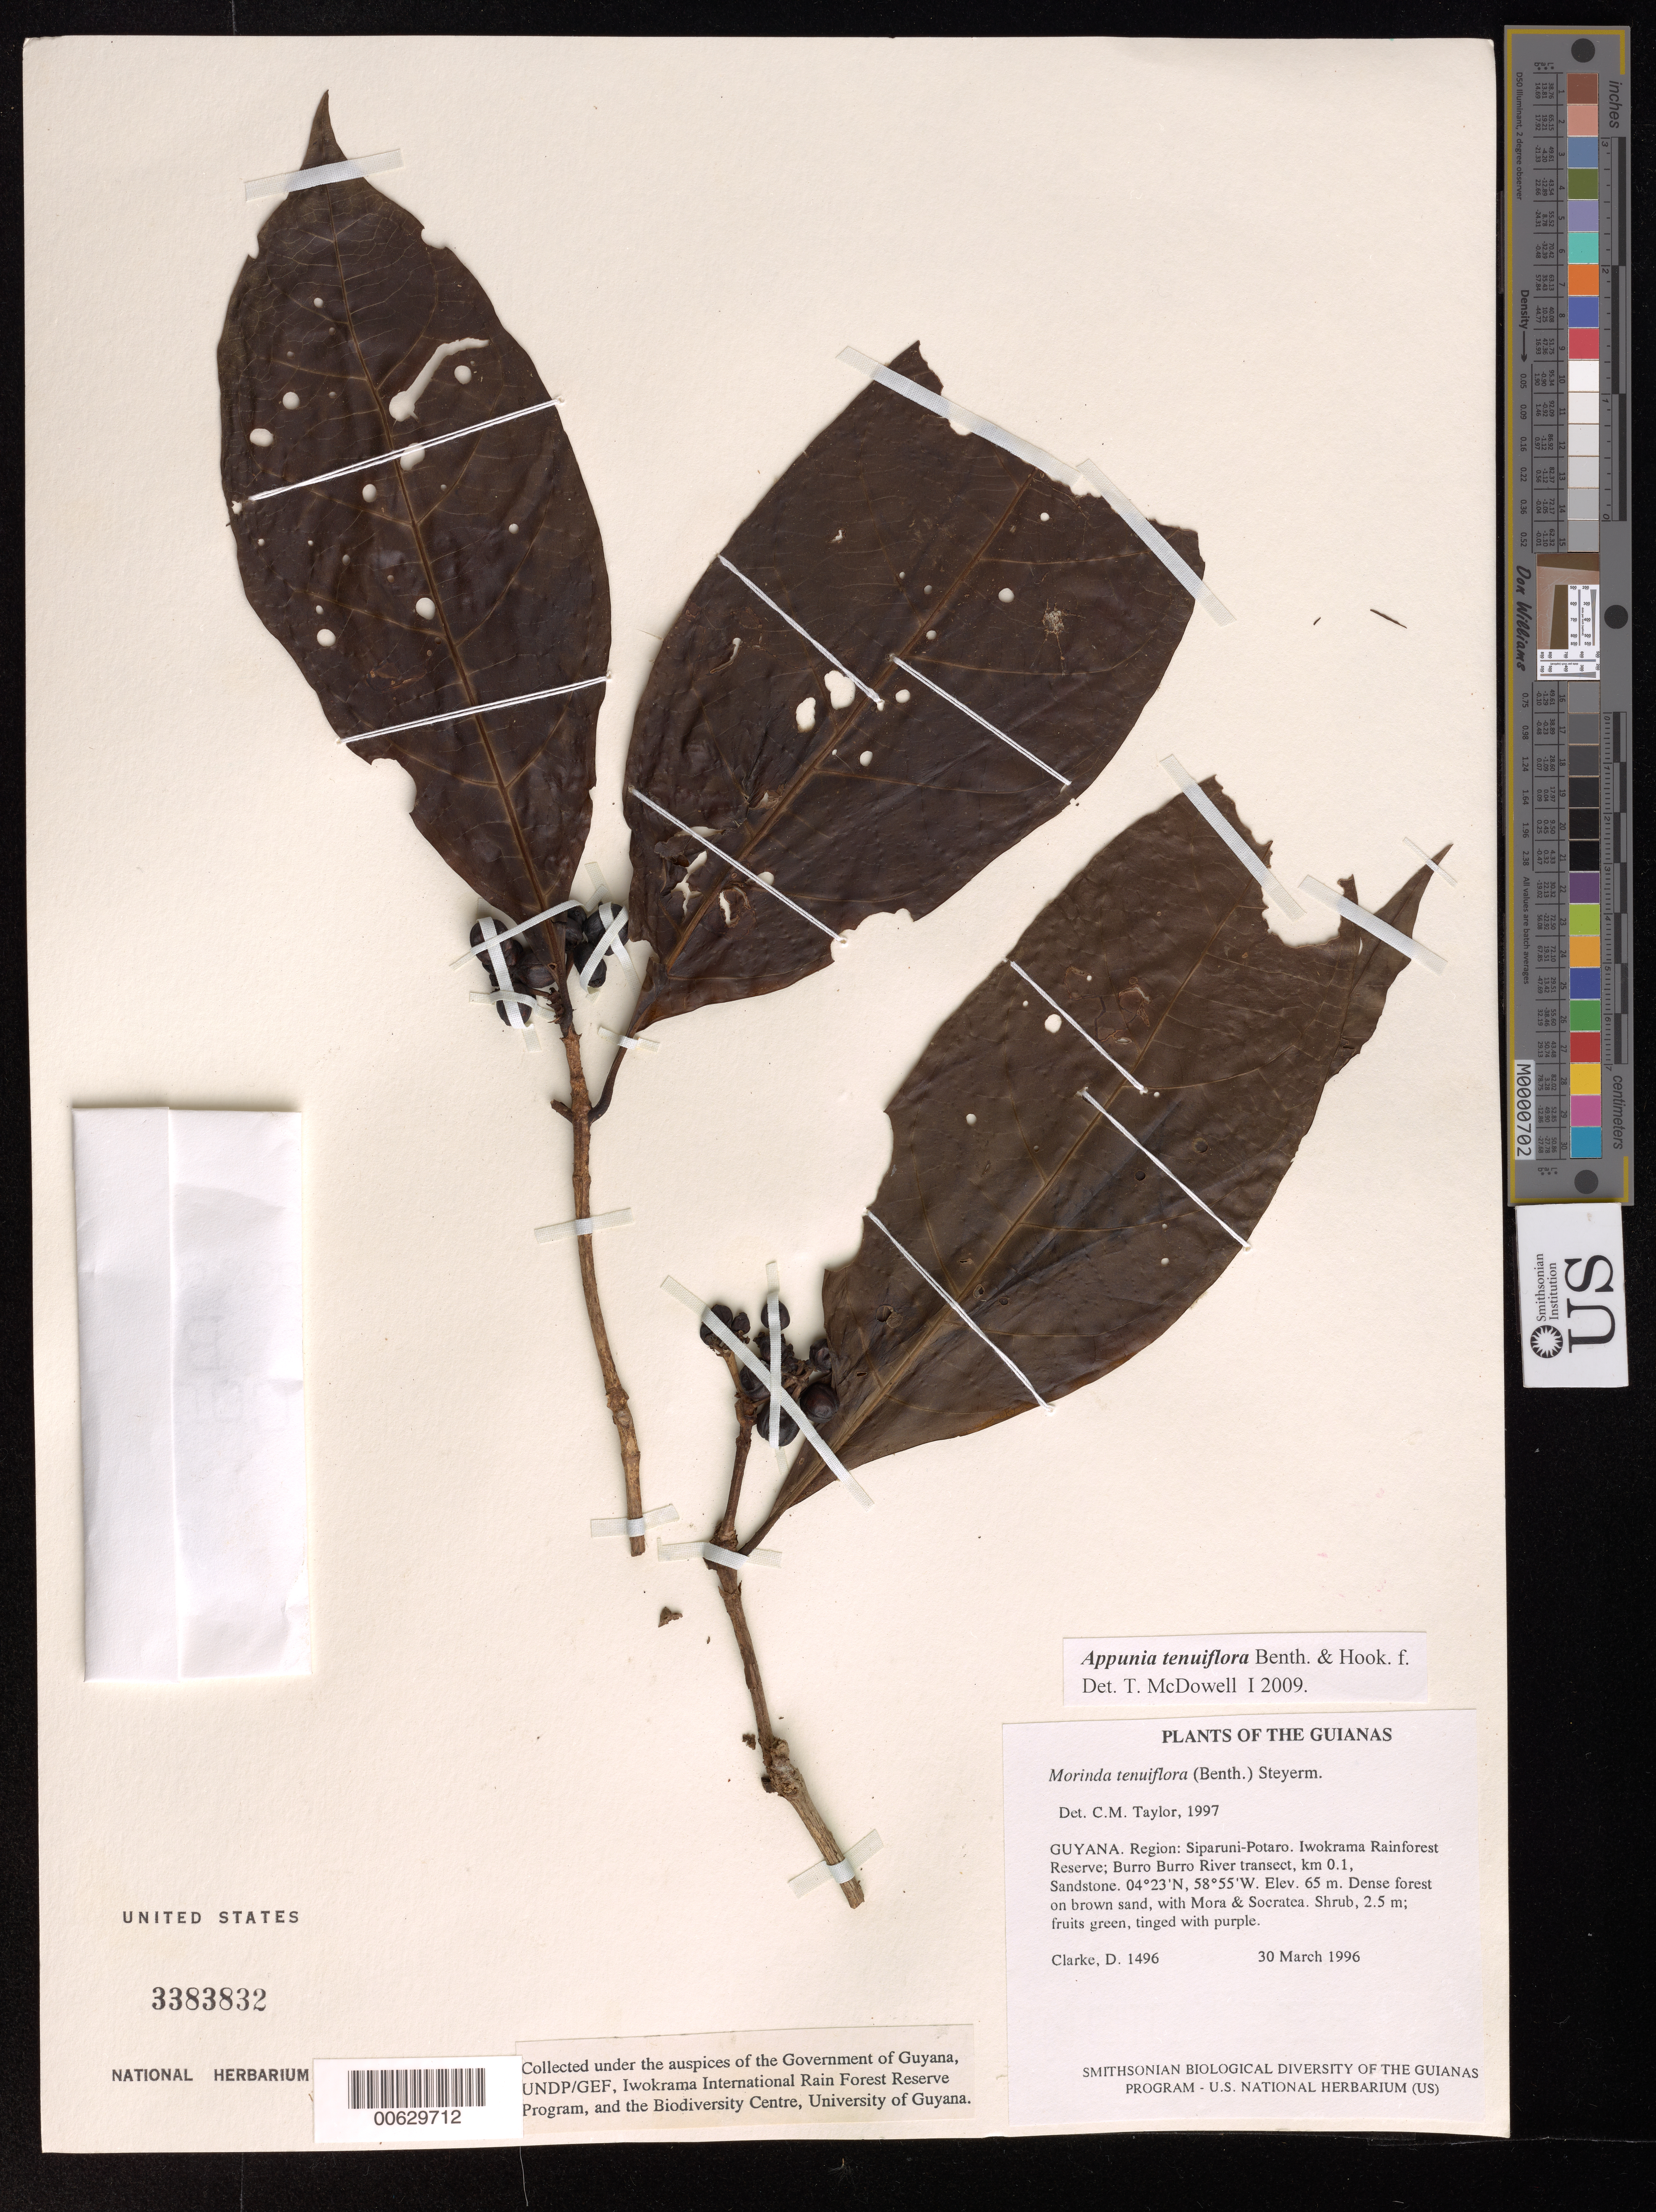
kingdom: Plantae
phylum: Tracheophyta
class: Magnoliopsida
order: Gentianales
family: Rubiaceae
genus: Appunia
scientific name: Appunia tenuiflora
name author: (Benth.) Hook. f. ex B.D. Jacks.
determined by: McDowell, T.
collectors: H. D. Clarke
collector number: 1496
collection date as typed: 30 March 1996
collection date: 1996-03-30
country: Guyana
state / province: Potaro-Siparuni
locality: Iwokrama Rainforest Reserve; Burro Burro River transect, km 0.1, Sandstone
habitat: Dense forest on brown sand, with Mora & Socratea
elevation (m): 65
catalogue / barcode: US 3383832